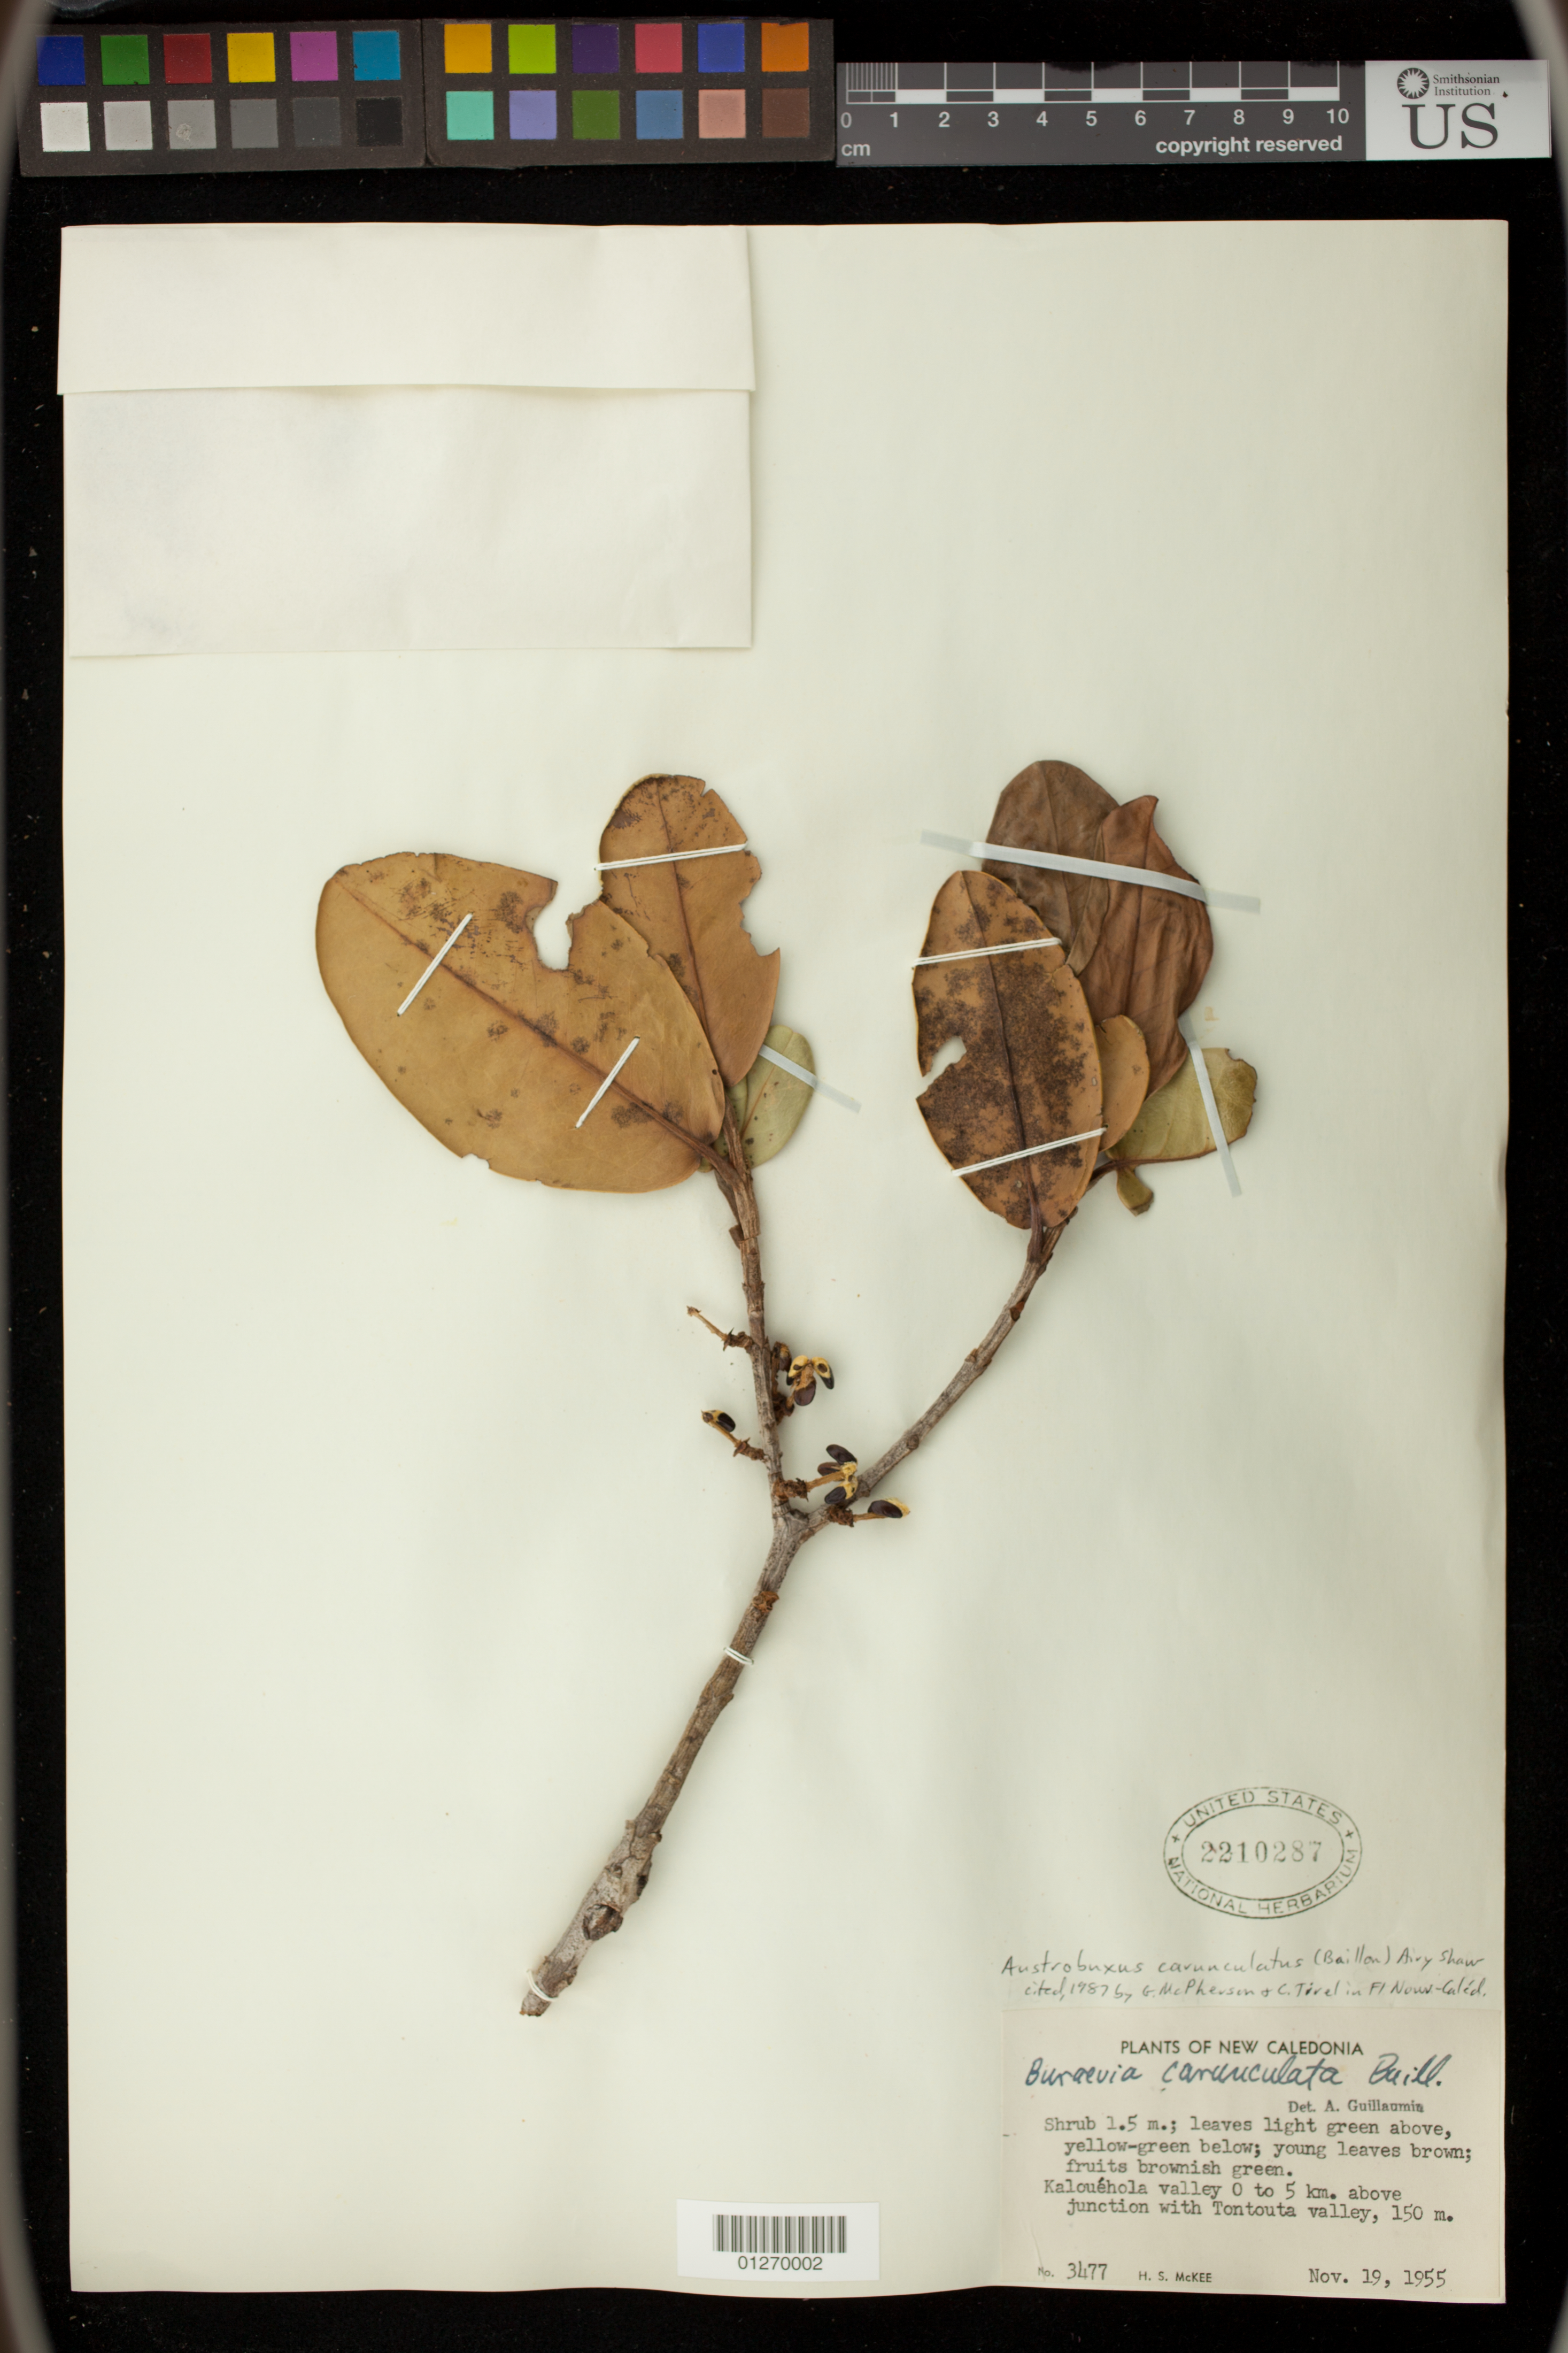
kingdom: Plantae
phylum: Tracheophyta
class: Magnoliopsida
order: Malpighiales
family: Picrodendraceae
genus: Austrobuxus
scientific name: Austrobuxus carunculatus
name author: (Baill.) Airy Shaw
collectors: H. S. McKee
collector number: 3477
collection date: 1955-11-19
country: New Caledonia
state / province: South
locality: Kalouèhola valley 0 to 5 km. above junction with Tontouta valley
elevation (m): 150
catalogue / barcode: US 2210287